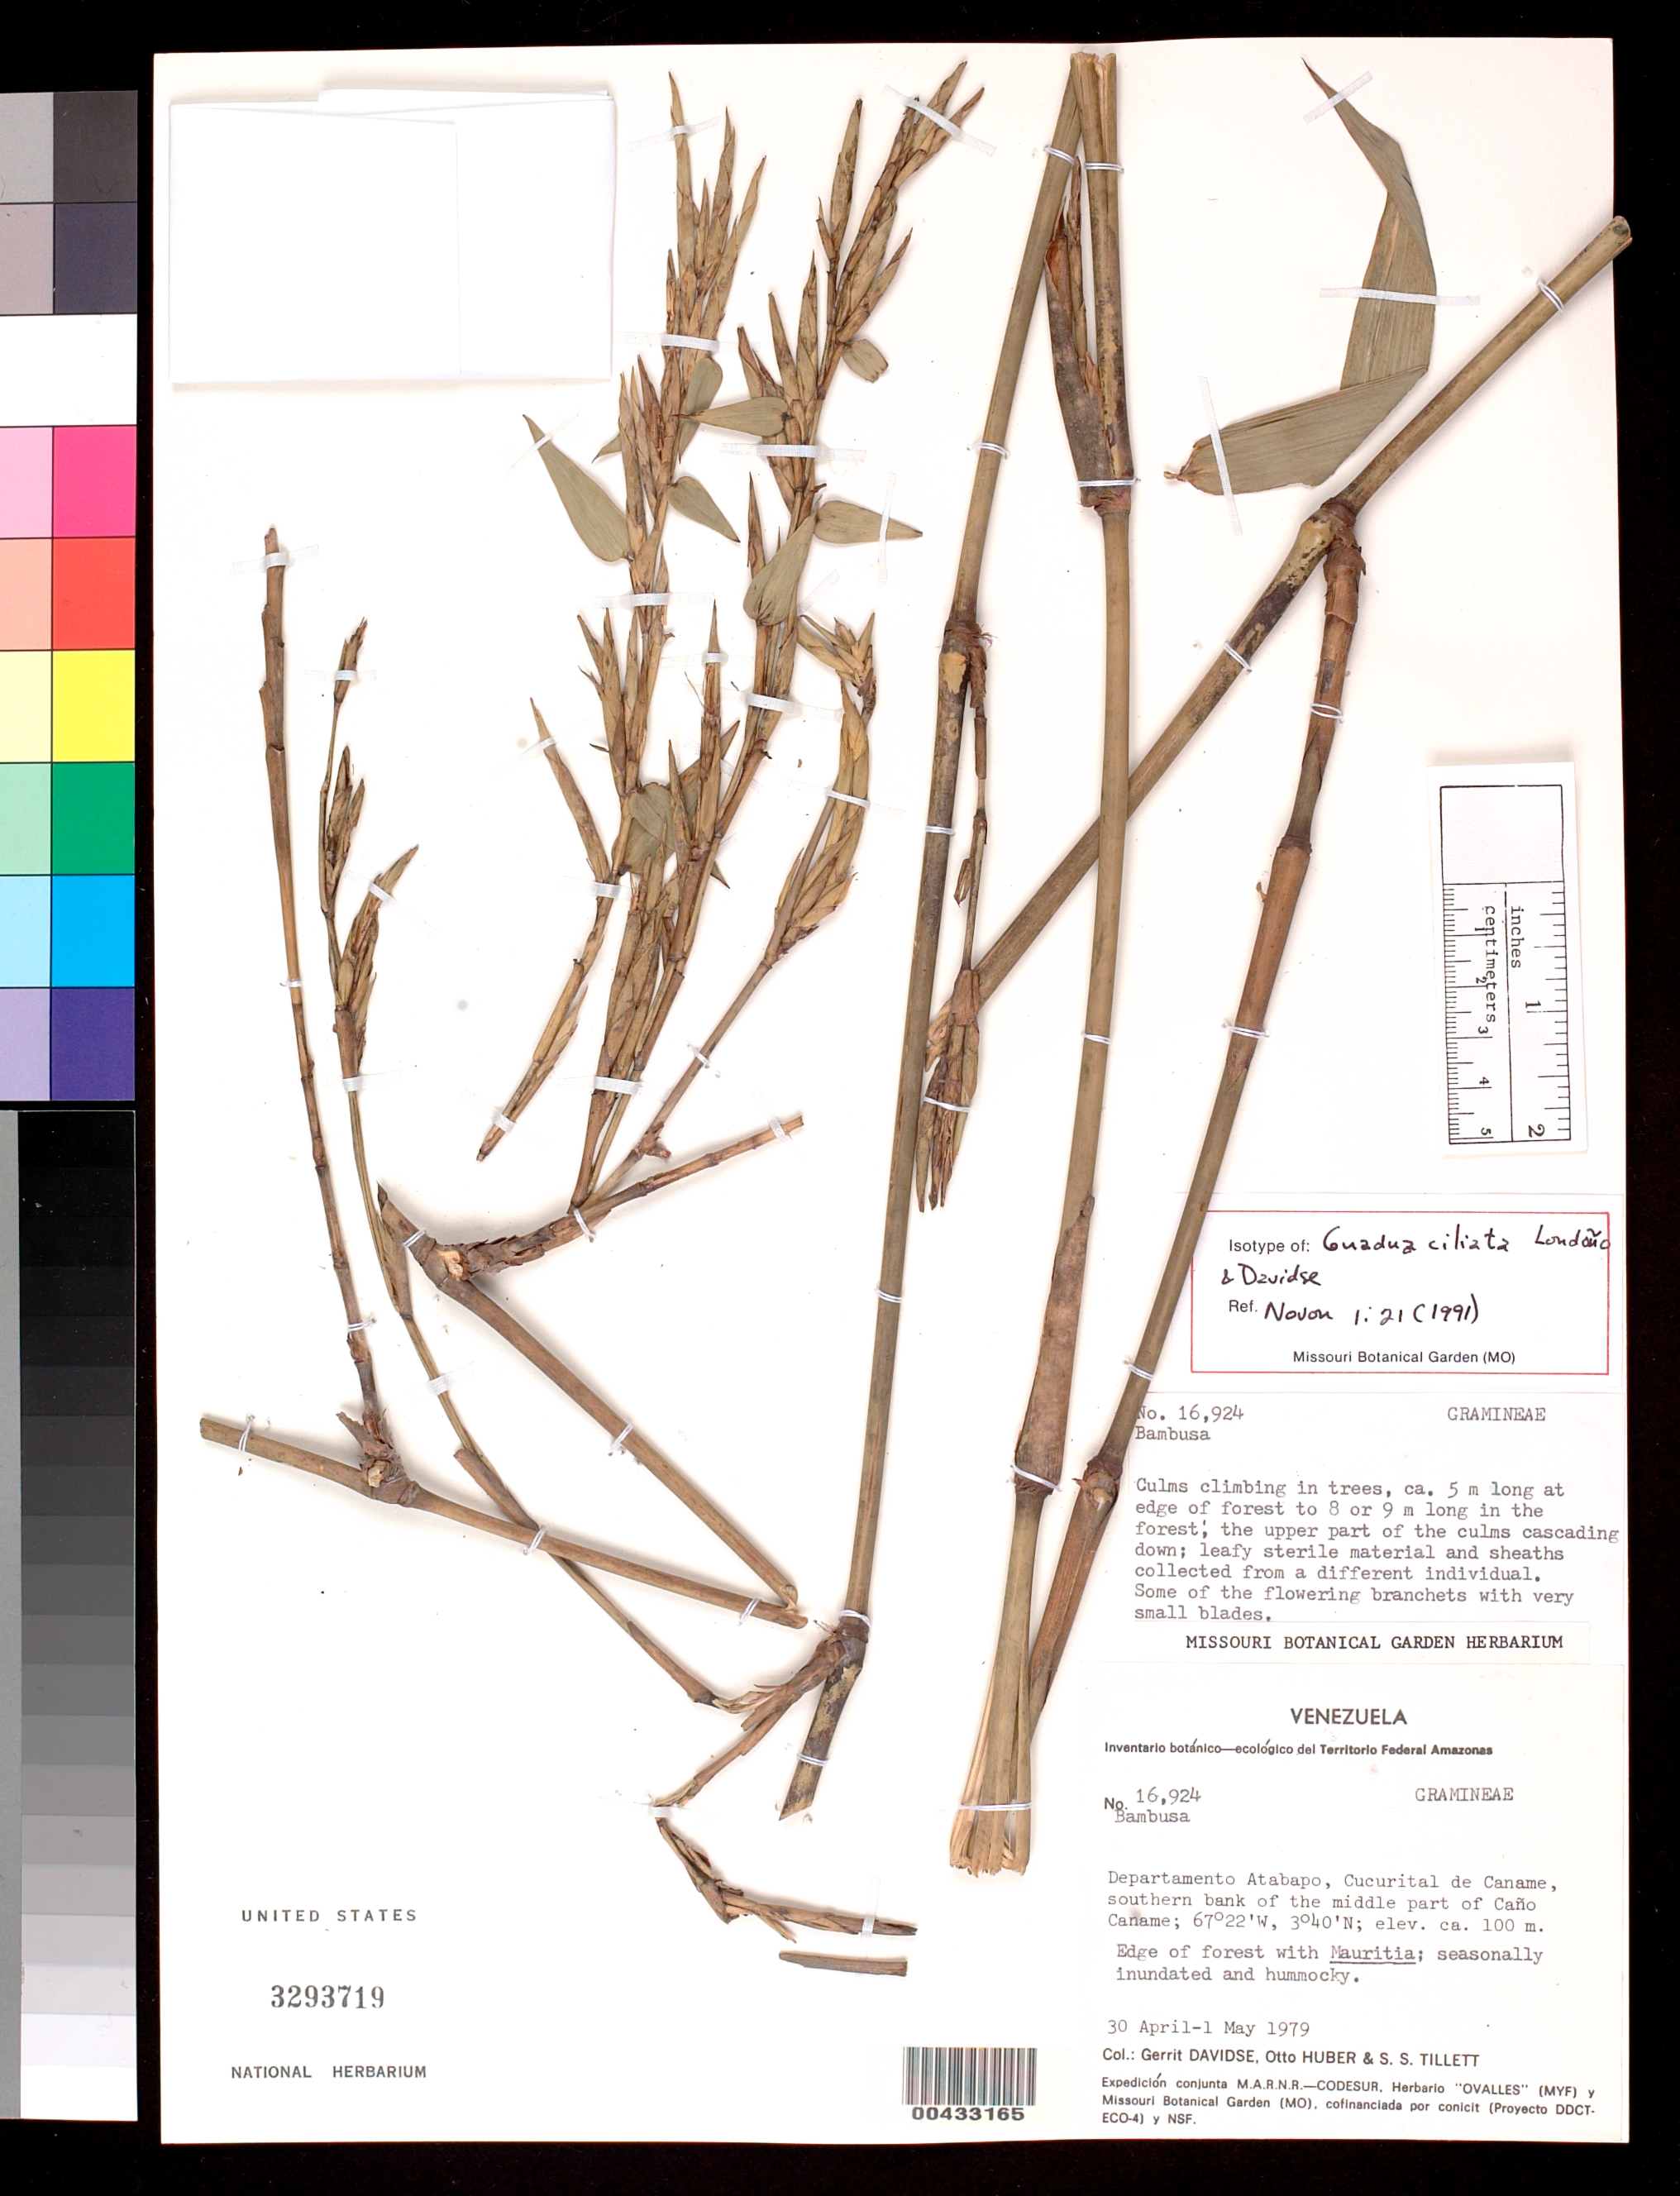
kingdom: Plantae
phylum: Tracheophyta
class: Liliopsida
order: Poales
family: Poaceae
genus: Guadua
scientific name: Guadua ciliata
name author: Londoño & Davidse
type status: Isotype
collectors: G. Davidse, O. Huber & S. S. Tillett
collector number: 16924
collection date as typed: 30 Apr 1979 to 01 May 1979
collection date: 1979-04-30/1979-05-01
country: Venezuela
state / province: Amazonas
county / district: Atabapo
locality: Departamento Atabapo, Cucurital de Caname, southern bank of middle part of Caño Caname.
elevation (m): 100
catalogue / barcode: US 3293719